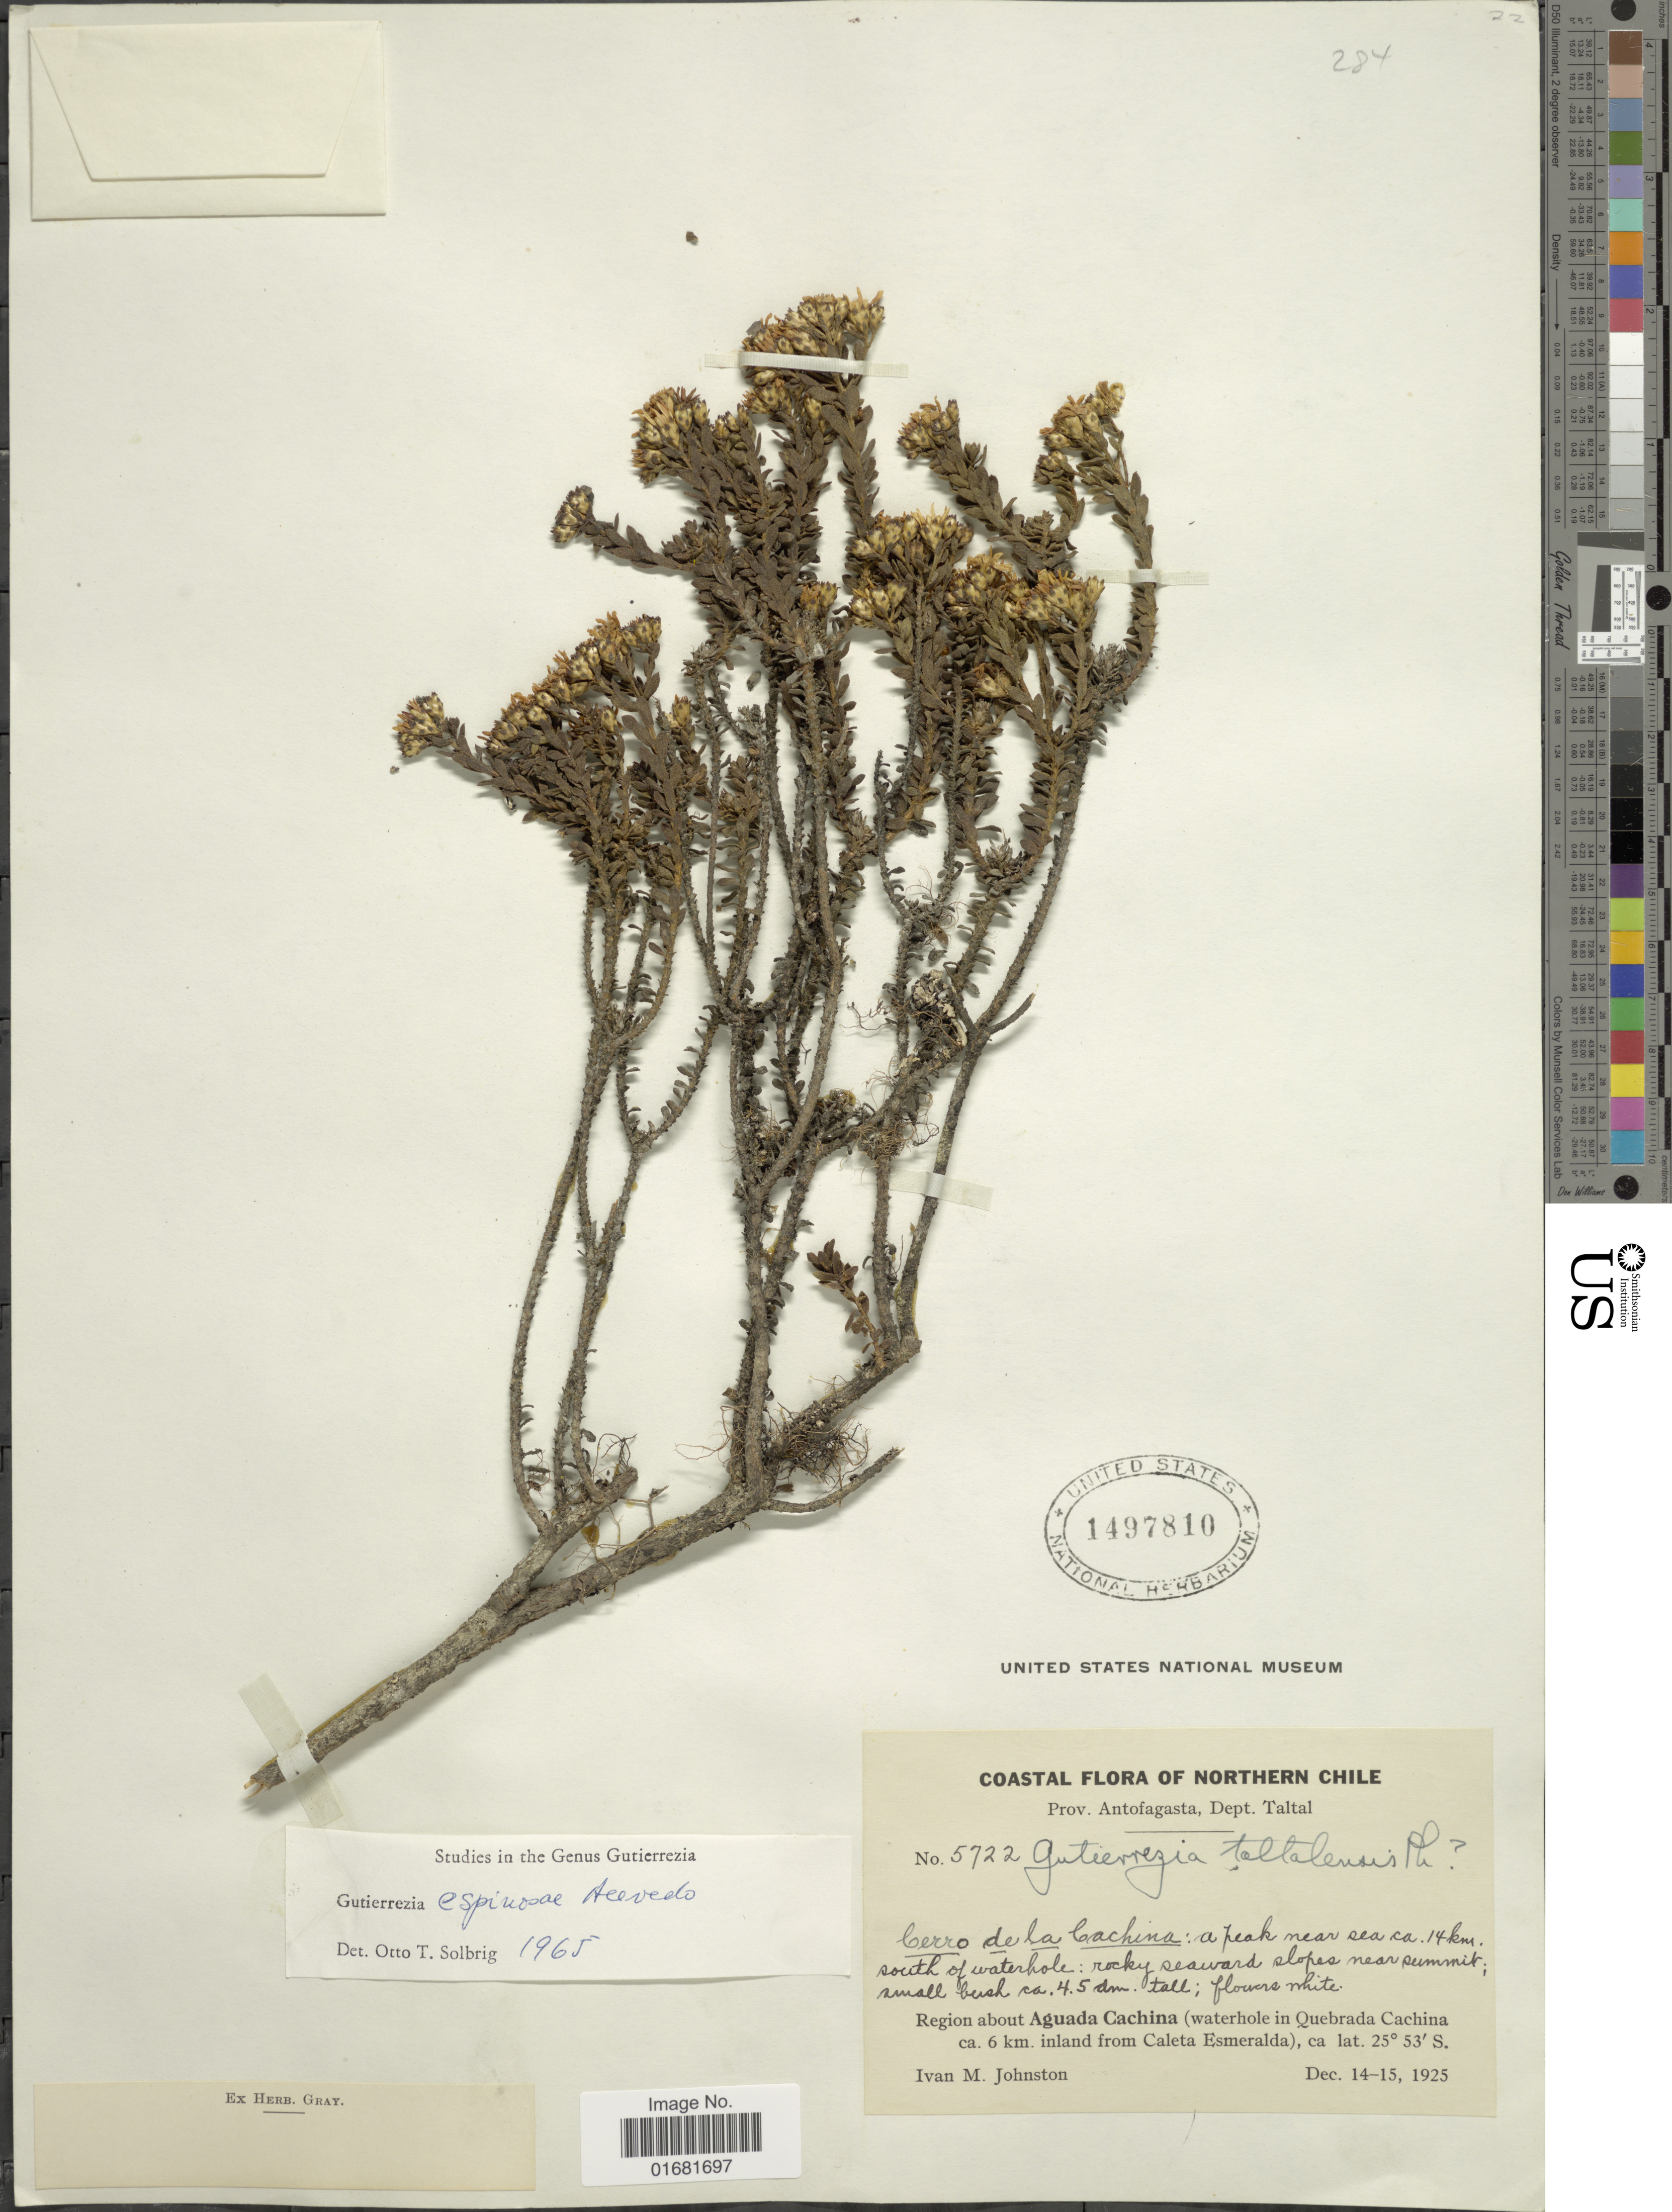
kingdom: Plantae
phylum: Tracheophyta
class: Magnoliopsida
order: Asterales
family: Asteraceae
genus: Gutierrezia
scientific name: Gutierrezia espinosae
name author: Acev.-Rodr.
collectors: I.M. Johnston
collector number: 5722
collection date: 1925-12-14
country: Chile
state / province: Antofagasta (II)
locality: Coastal flora of Northern Chile. Dept. Taltal. Cerro de la Cachina: a peak near sea ca. 14 km. south of waterhole. Region about Aguada Cachina (waterhole in Quebrada Cachina ca,. 6 km. inland from Caleta Esmeralda)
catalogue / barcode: US 1497810